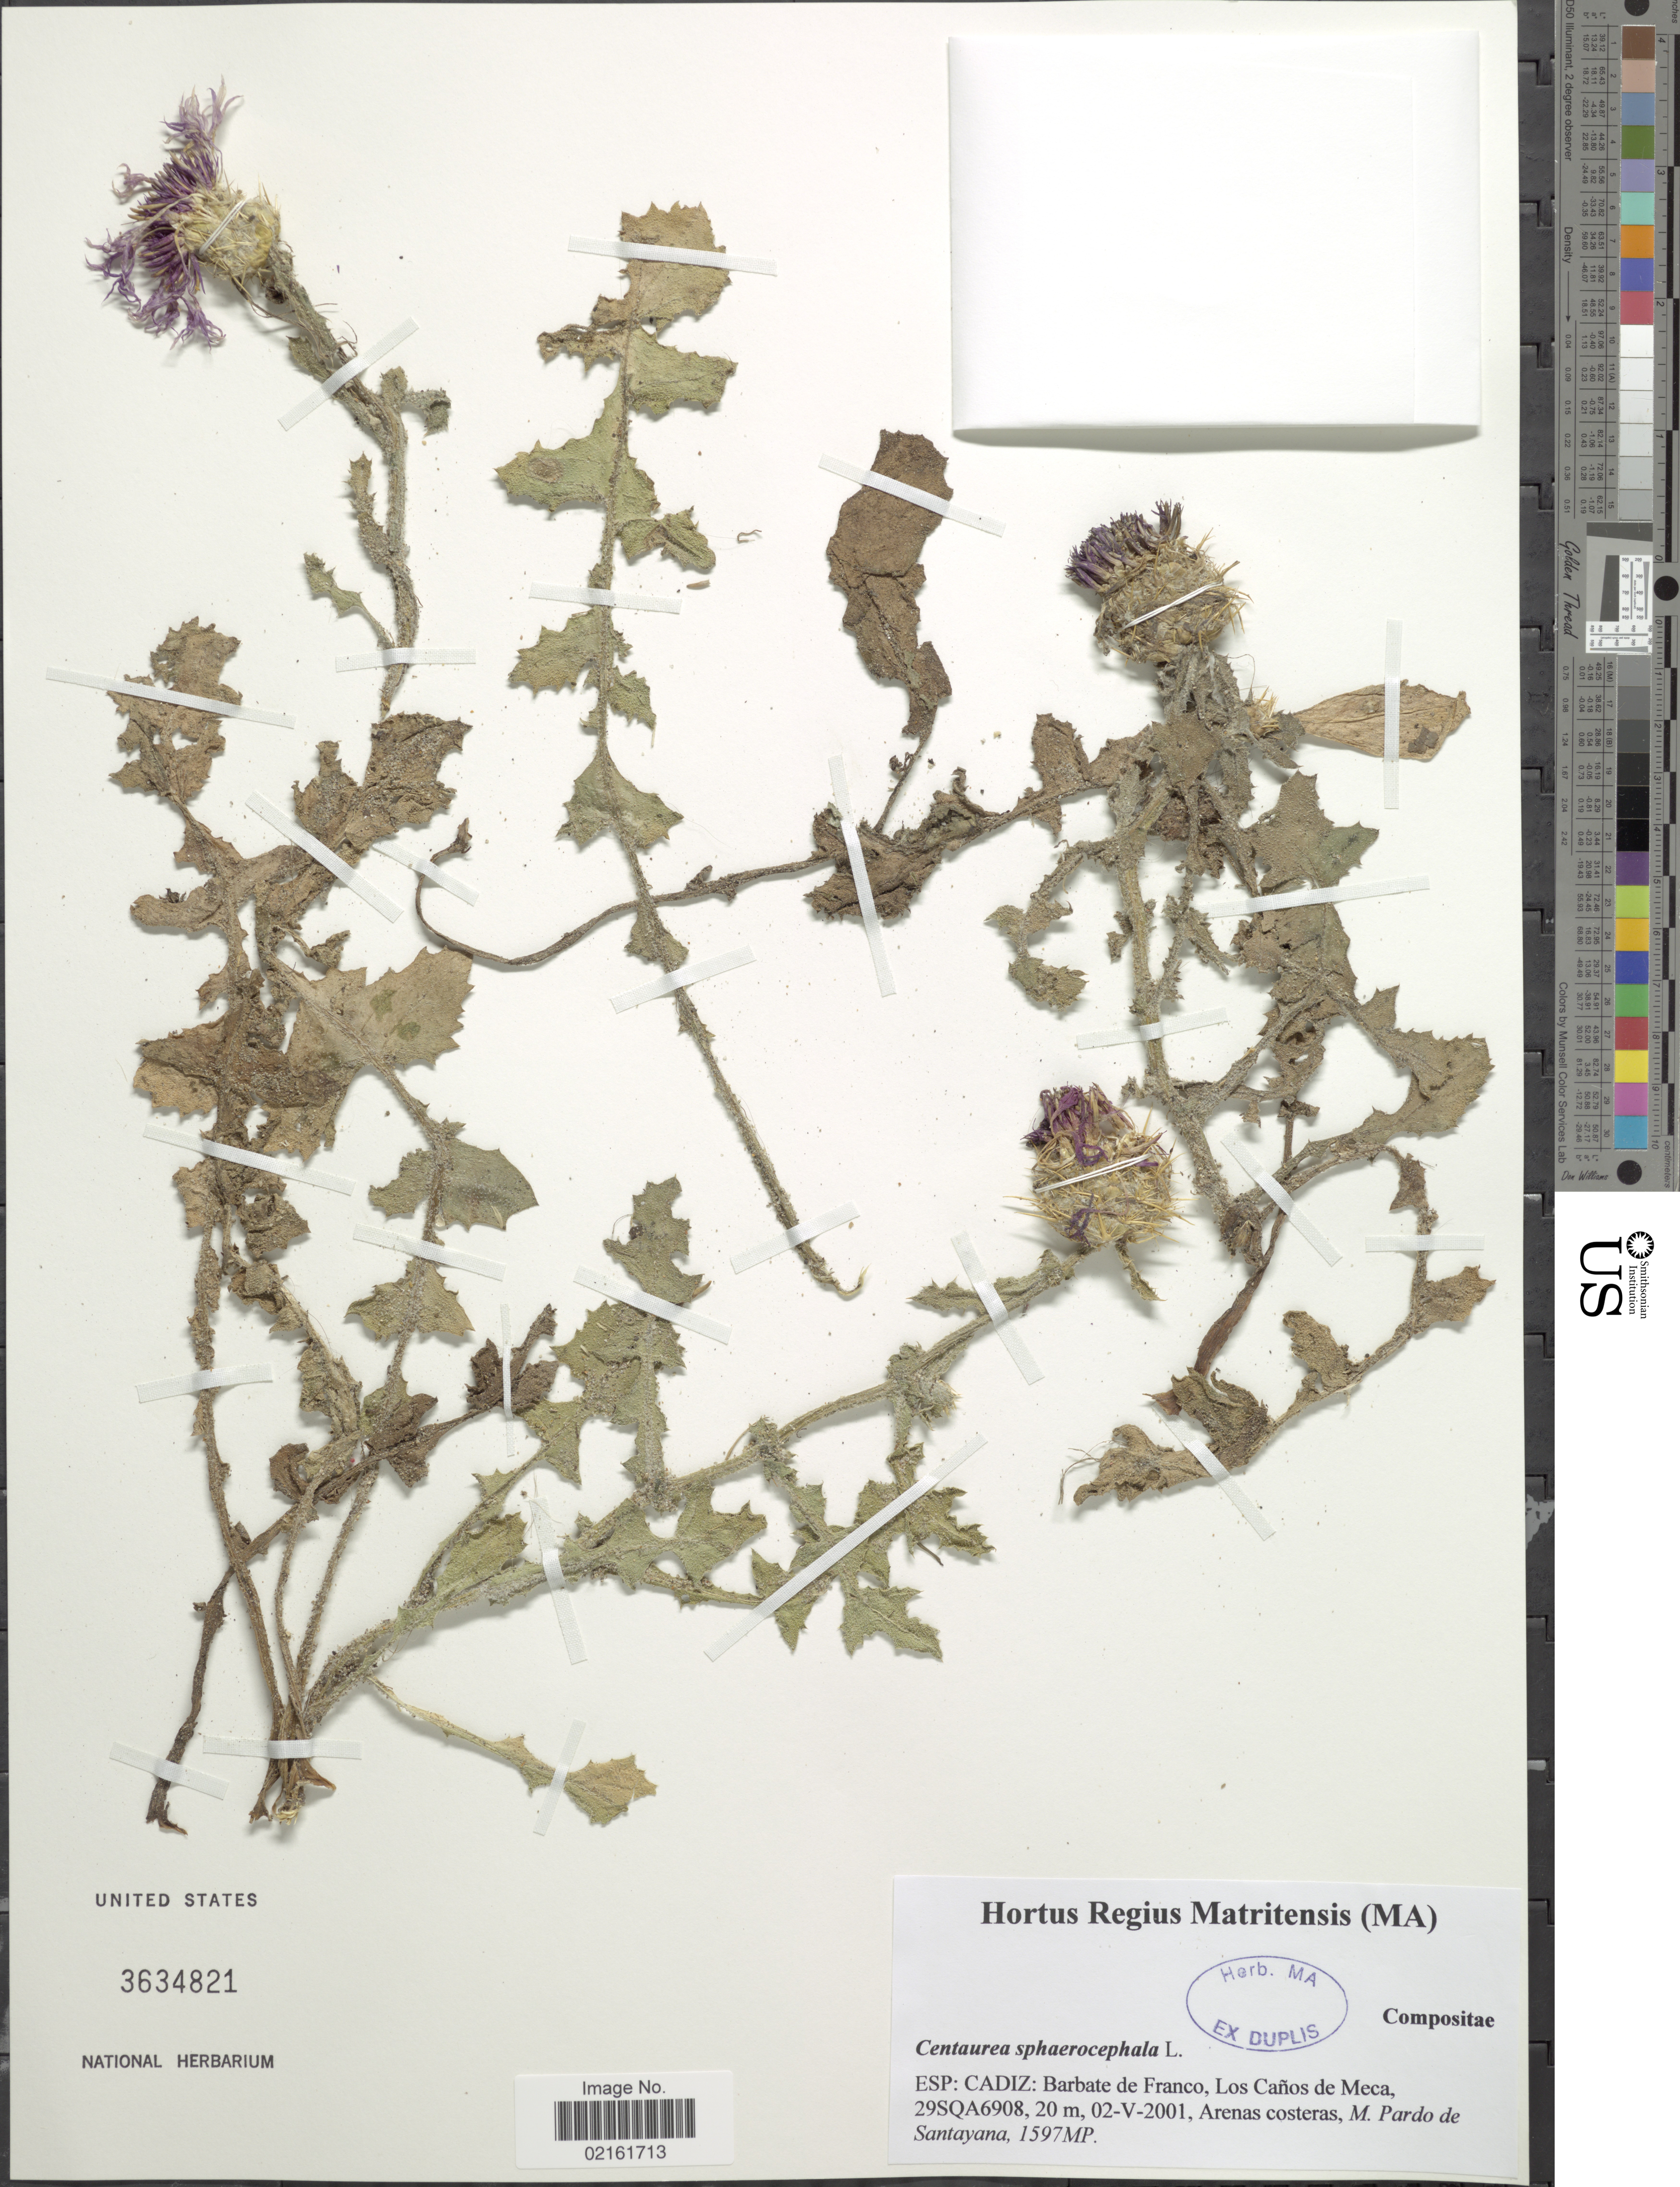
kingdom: Plantae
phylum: Tracheophyta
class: Magnoliopsida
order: Asterales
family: Asteraceae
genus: Centaurea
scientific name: Centaurea sphaerocephala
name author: L.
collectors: M. Pardo de Santayana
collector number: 1597MP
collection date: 2001-05-02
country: Spain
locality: Cadiz: Barbate de Franco, Los Caños de Meca, 29SQA6908, Arenas costeras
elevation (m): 20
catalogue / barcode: US 3634821